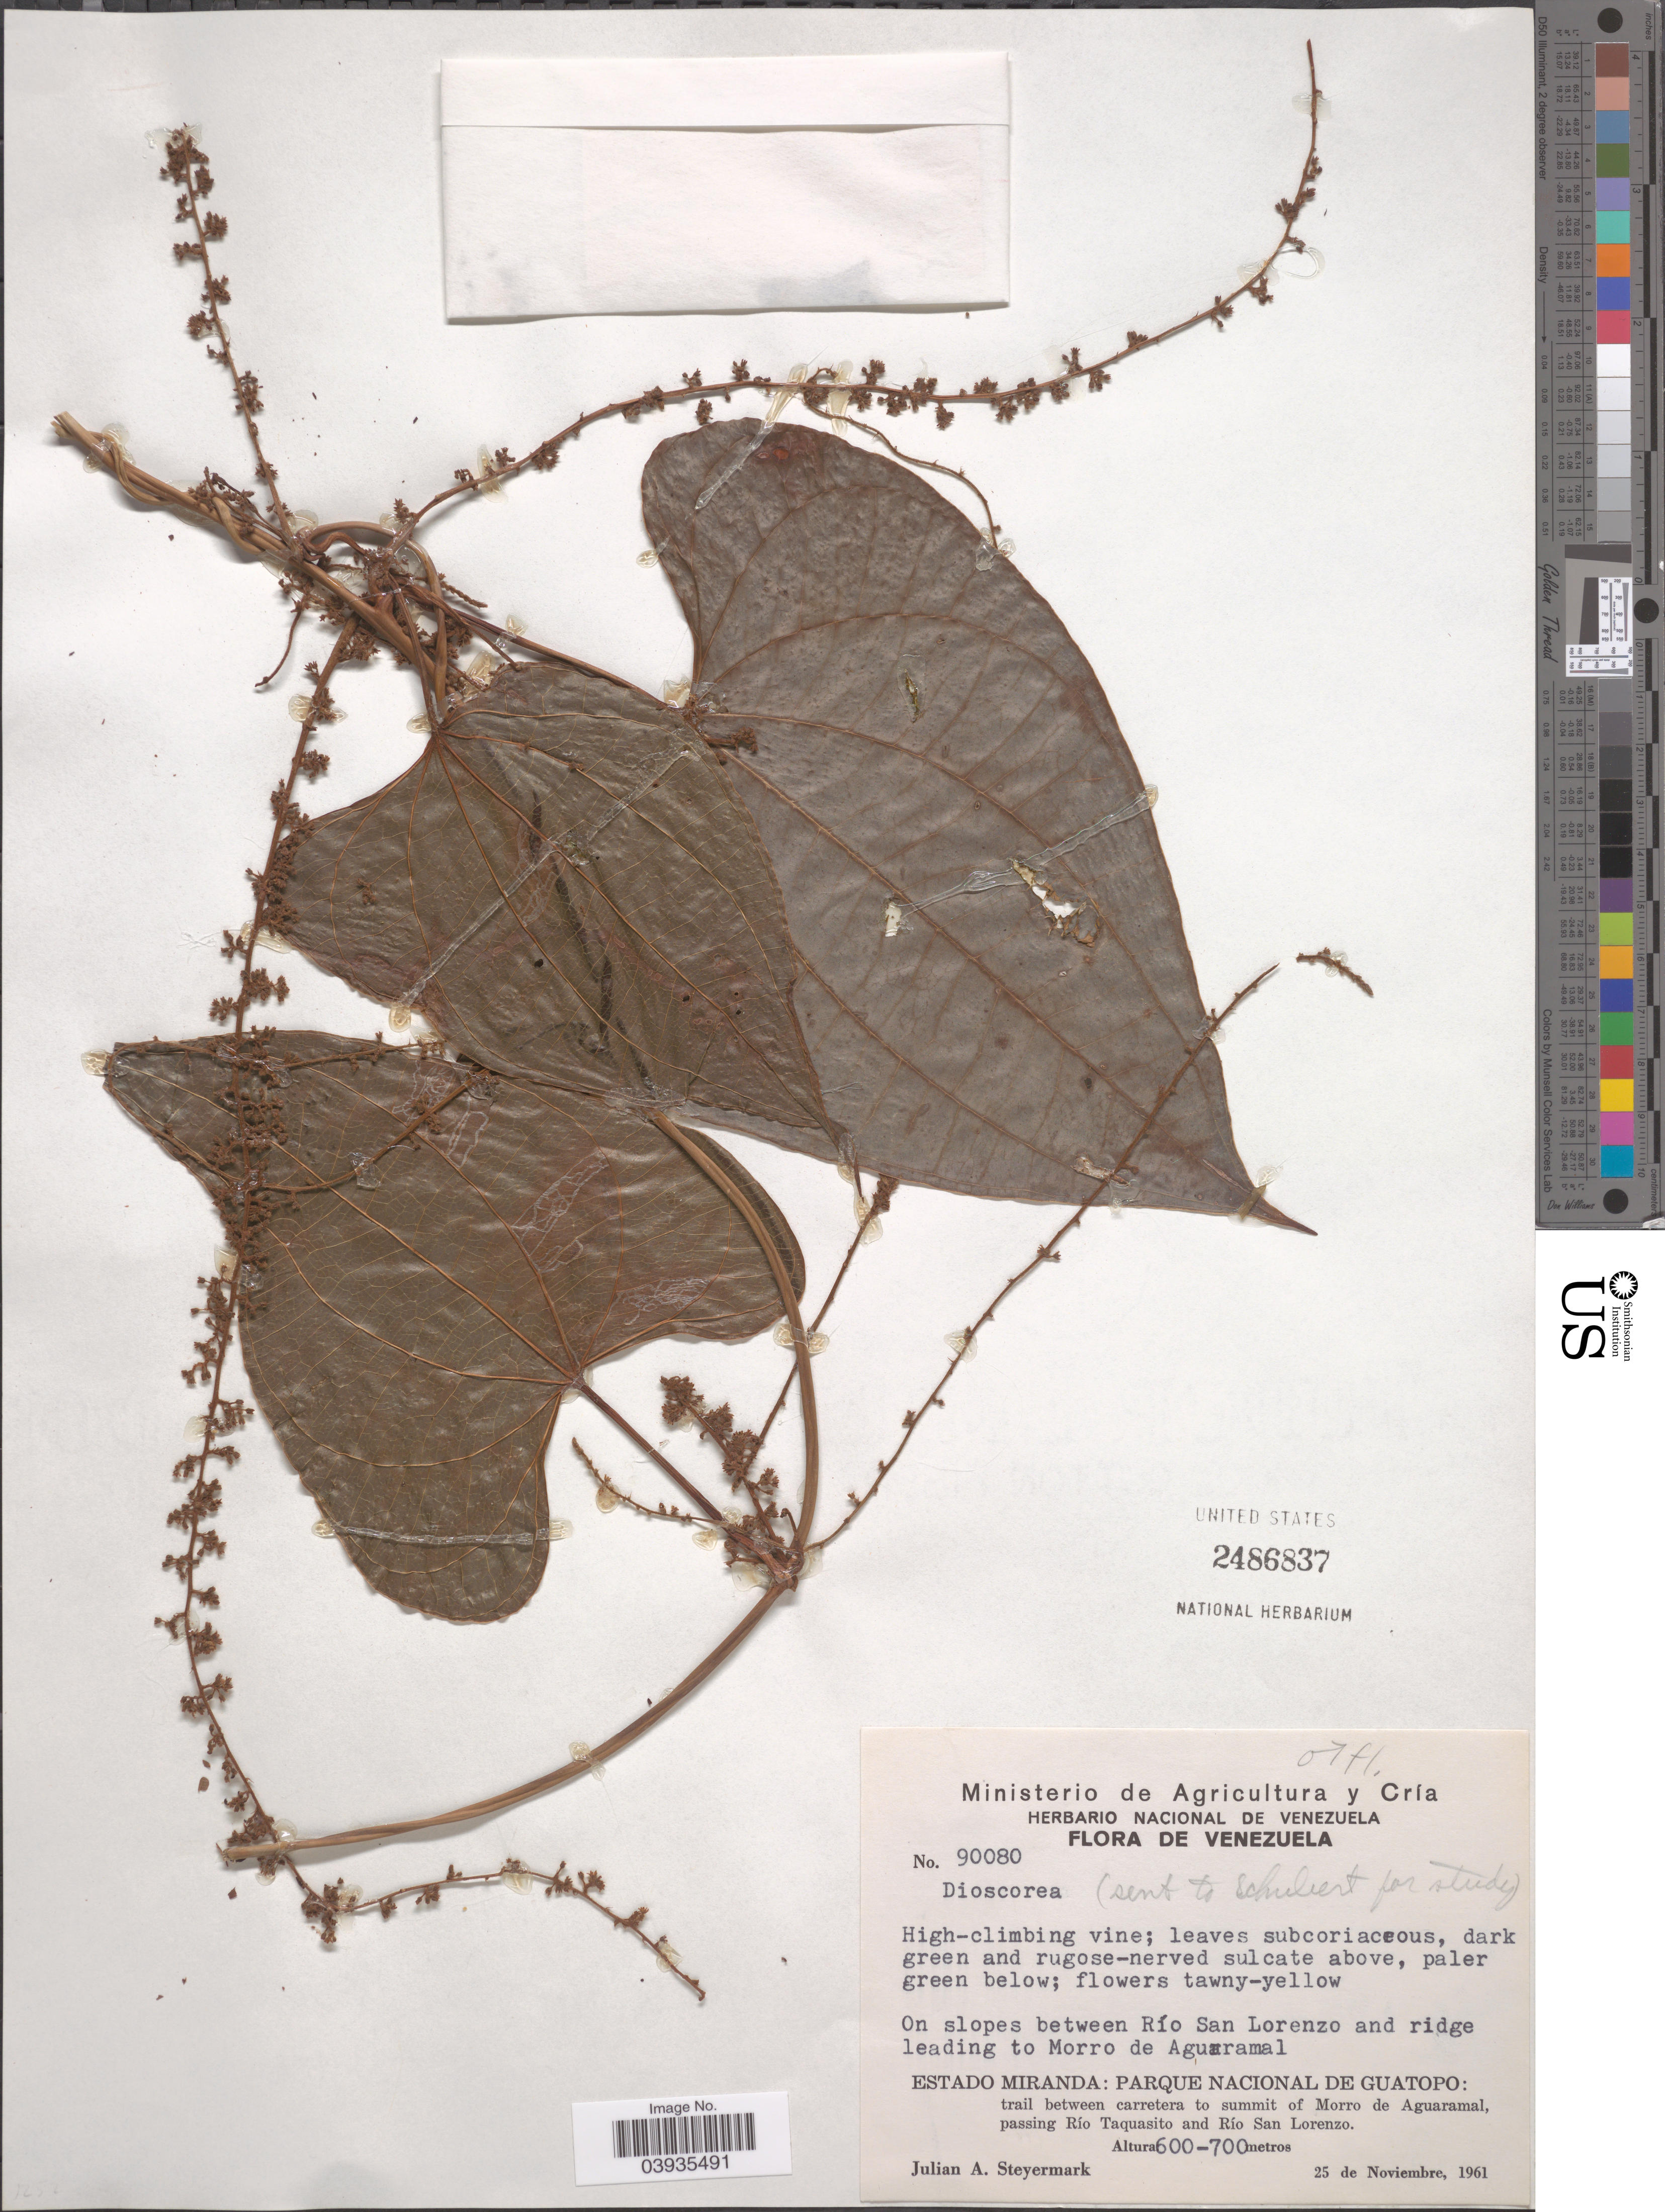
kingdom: Plantae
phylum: Tracheophyta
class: Liliopsida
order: Dioscoreales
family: Dioscoreaceae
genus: Dioscorea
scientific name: Dioscorea sp.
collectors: J. Steyermark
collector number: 90080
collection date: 1961-11-25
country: Venezuela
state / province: Miranda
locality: On slopes between Río San Lorenzo and ridge leading to Morro de Aguaramal. Parque Nacional de Guatopo: trail between carretera to summit of Morro de Aguaramal, passing Río Taquasito and Río San Lorenzo.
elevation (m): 600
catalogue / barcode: US 2486837